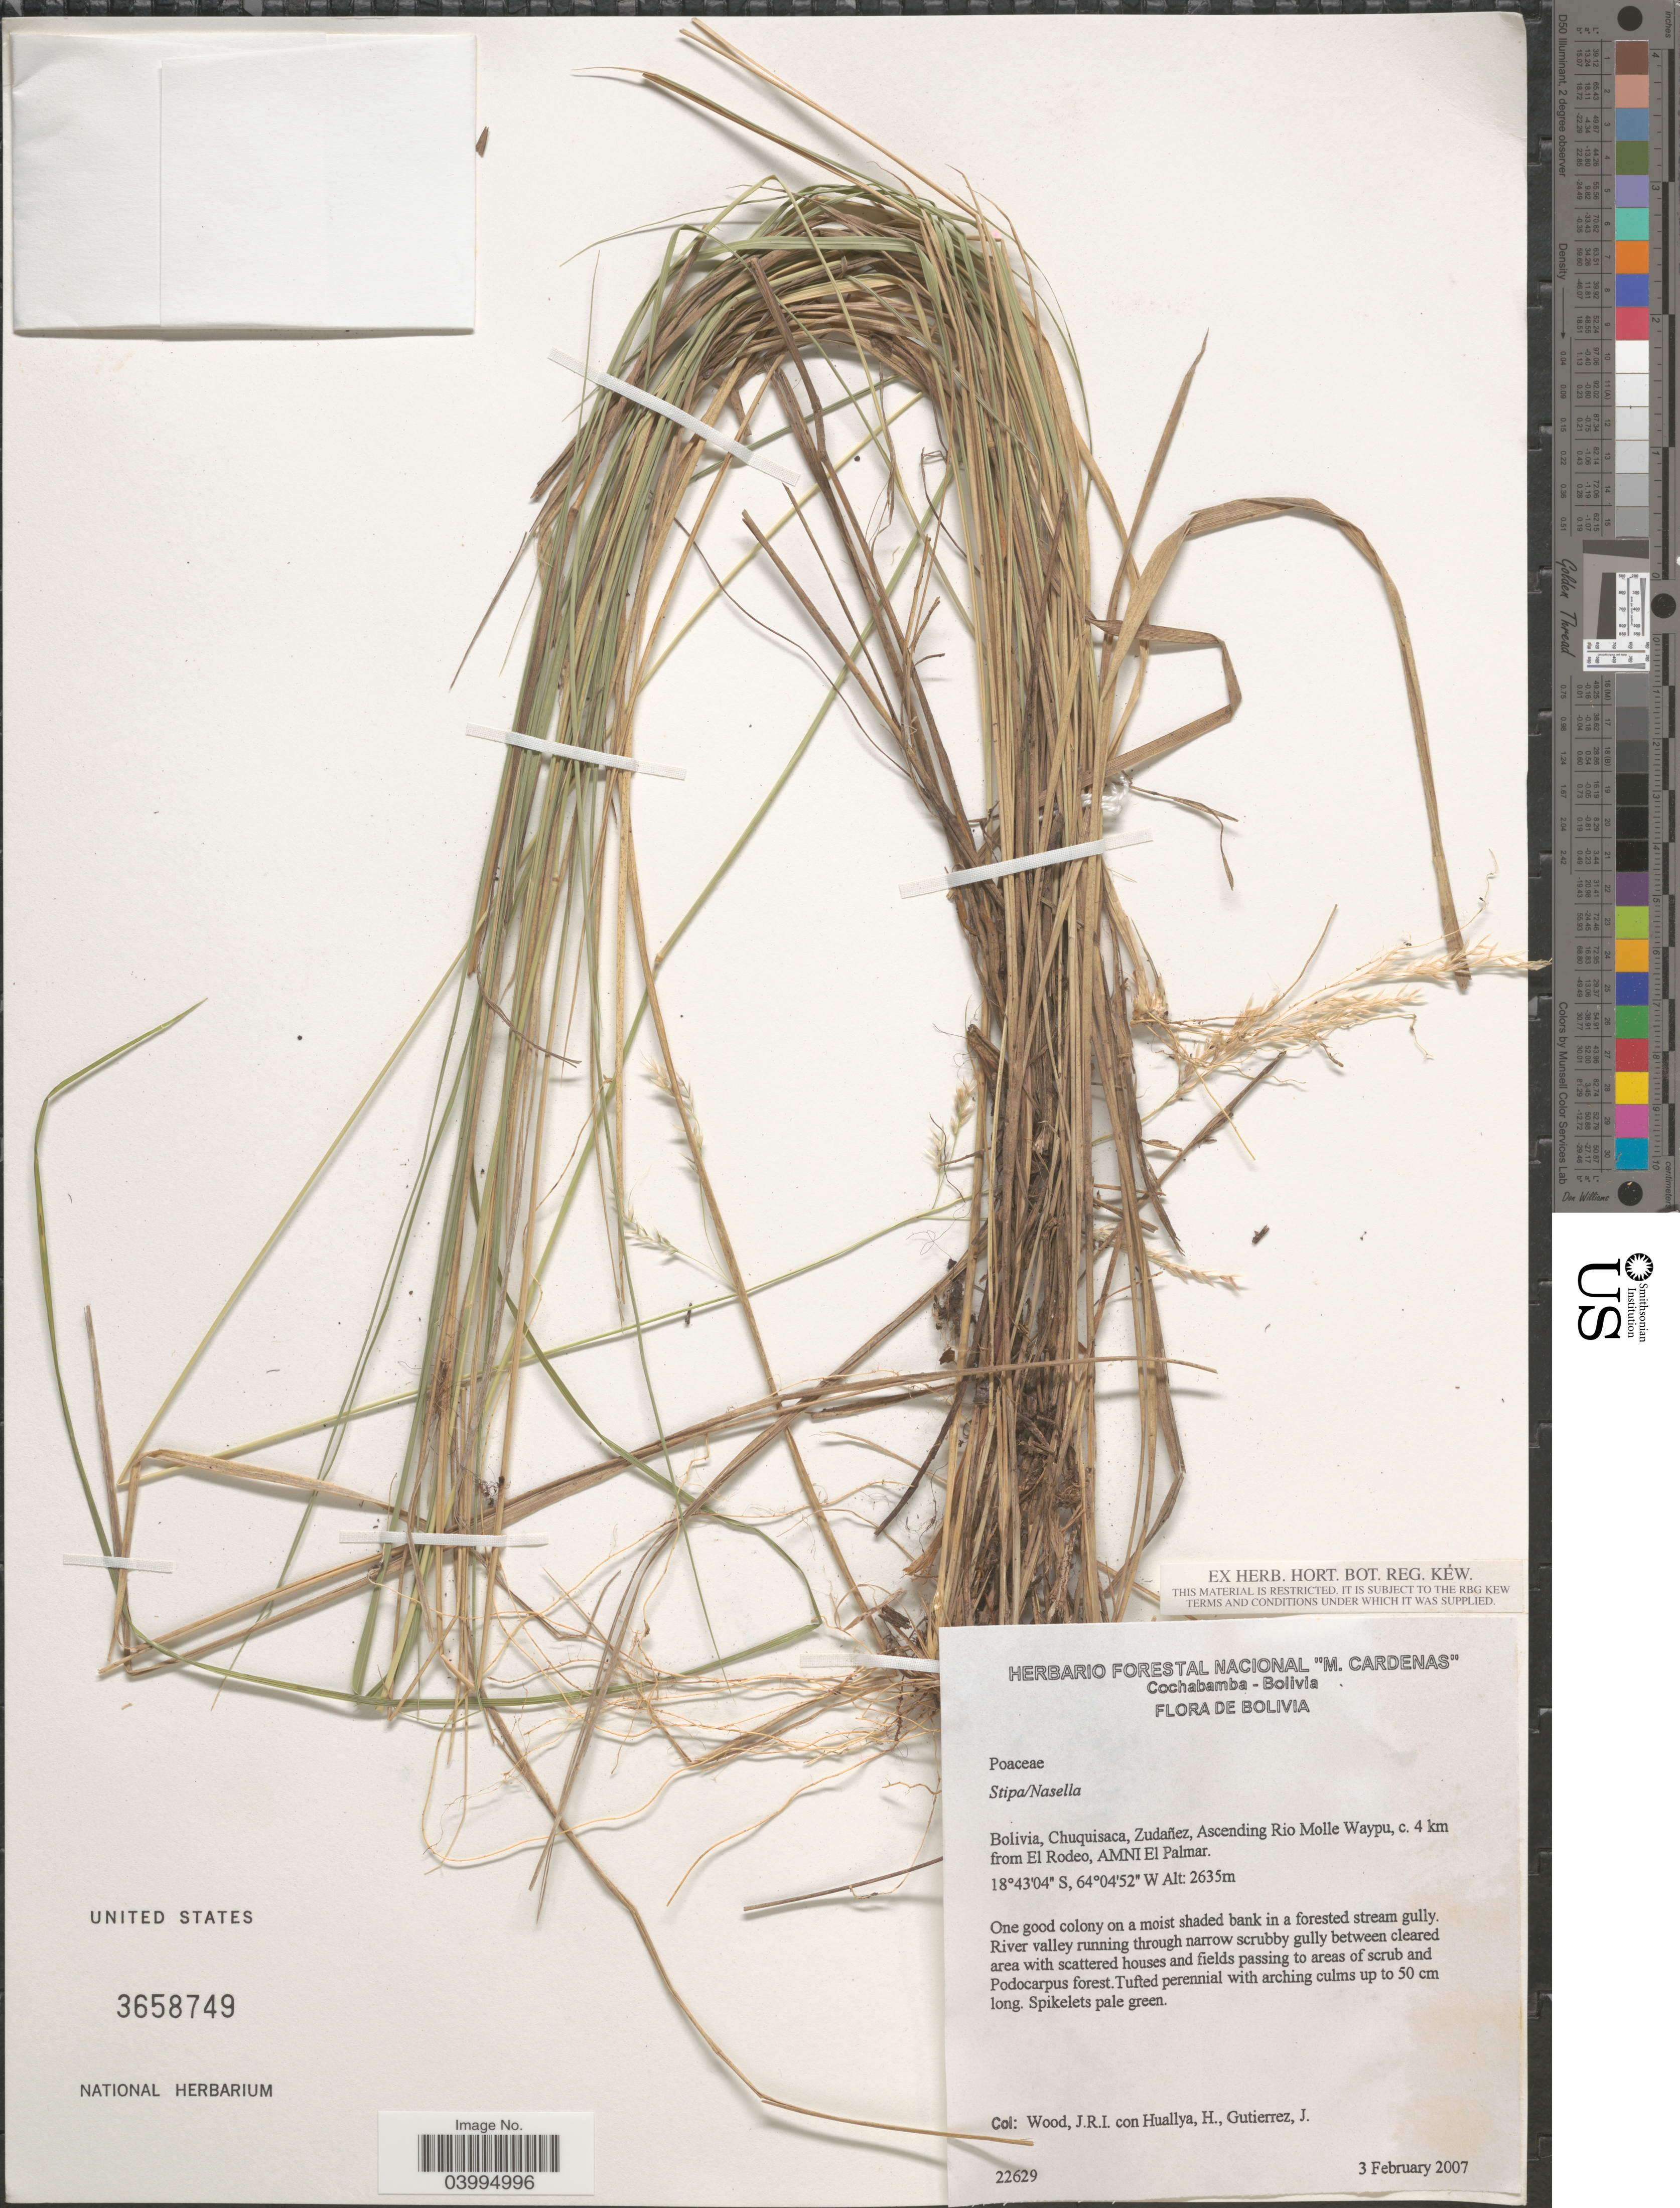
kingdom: Plantae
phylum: Tracheophyta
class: Liliopsida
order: Poales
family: Poaceae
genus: Stipa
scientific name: Stipa sp.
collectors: J. R. I. Wood, H. Huallya & J. Gutierrez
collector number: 22629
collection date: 2007-02-03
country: Bolivia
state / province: Chuquisaca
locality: Zudañez, Ascending Rio Molle Waypu, c. 4 km from El Rodeo, AMNI El Palmar.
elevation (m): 2635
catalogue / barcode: US 3658749